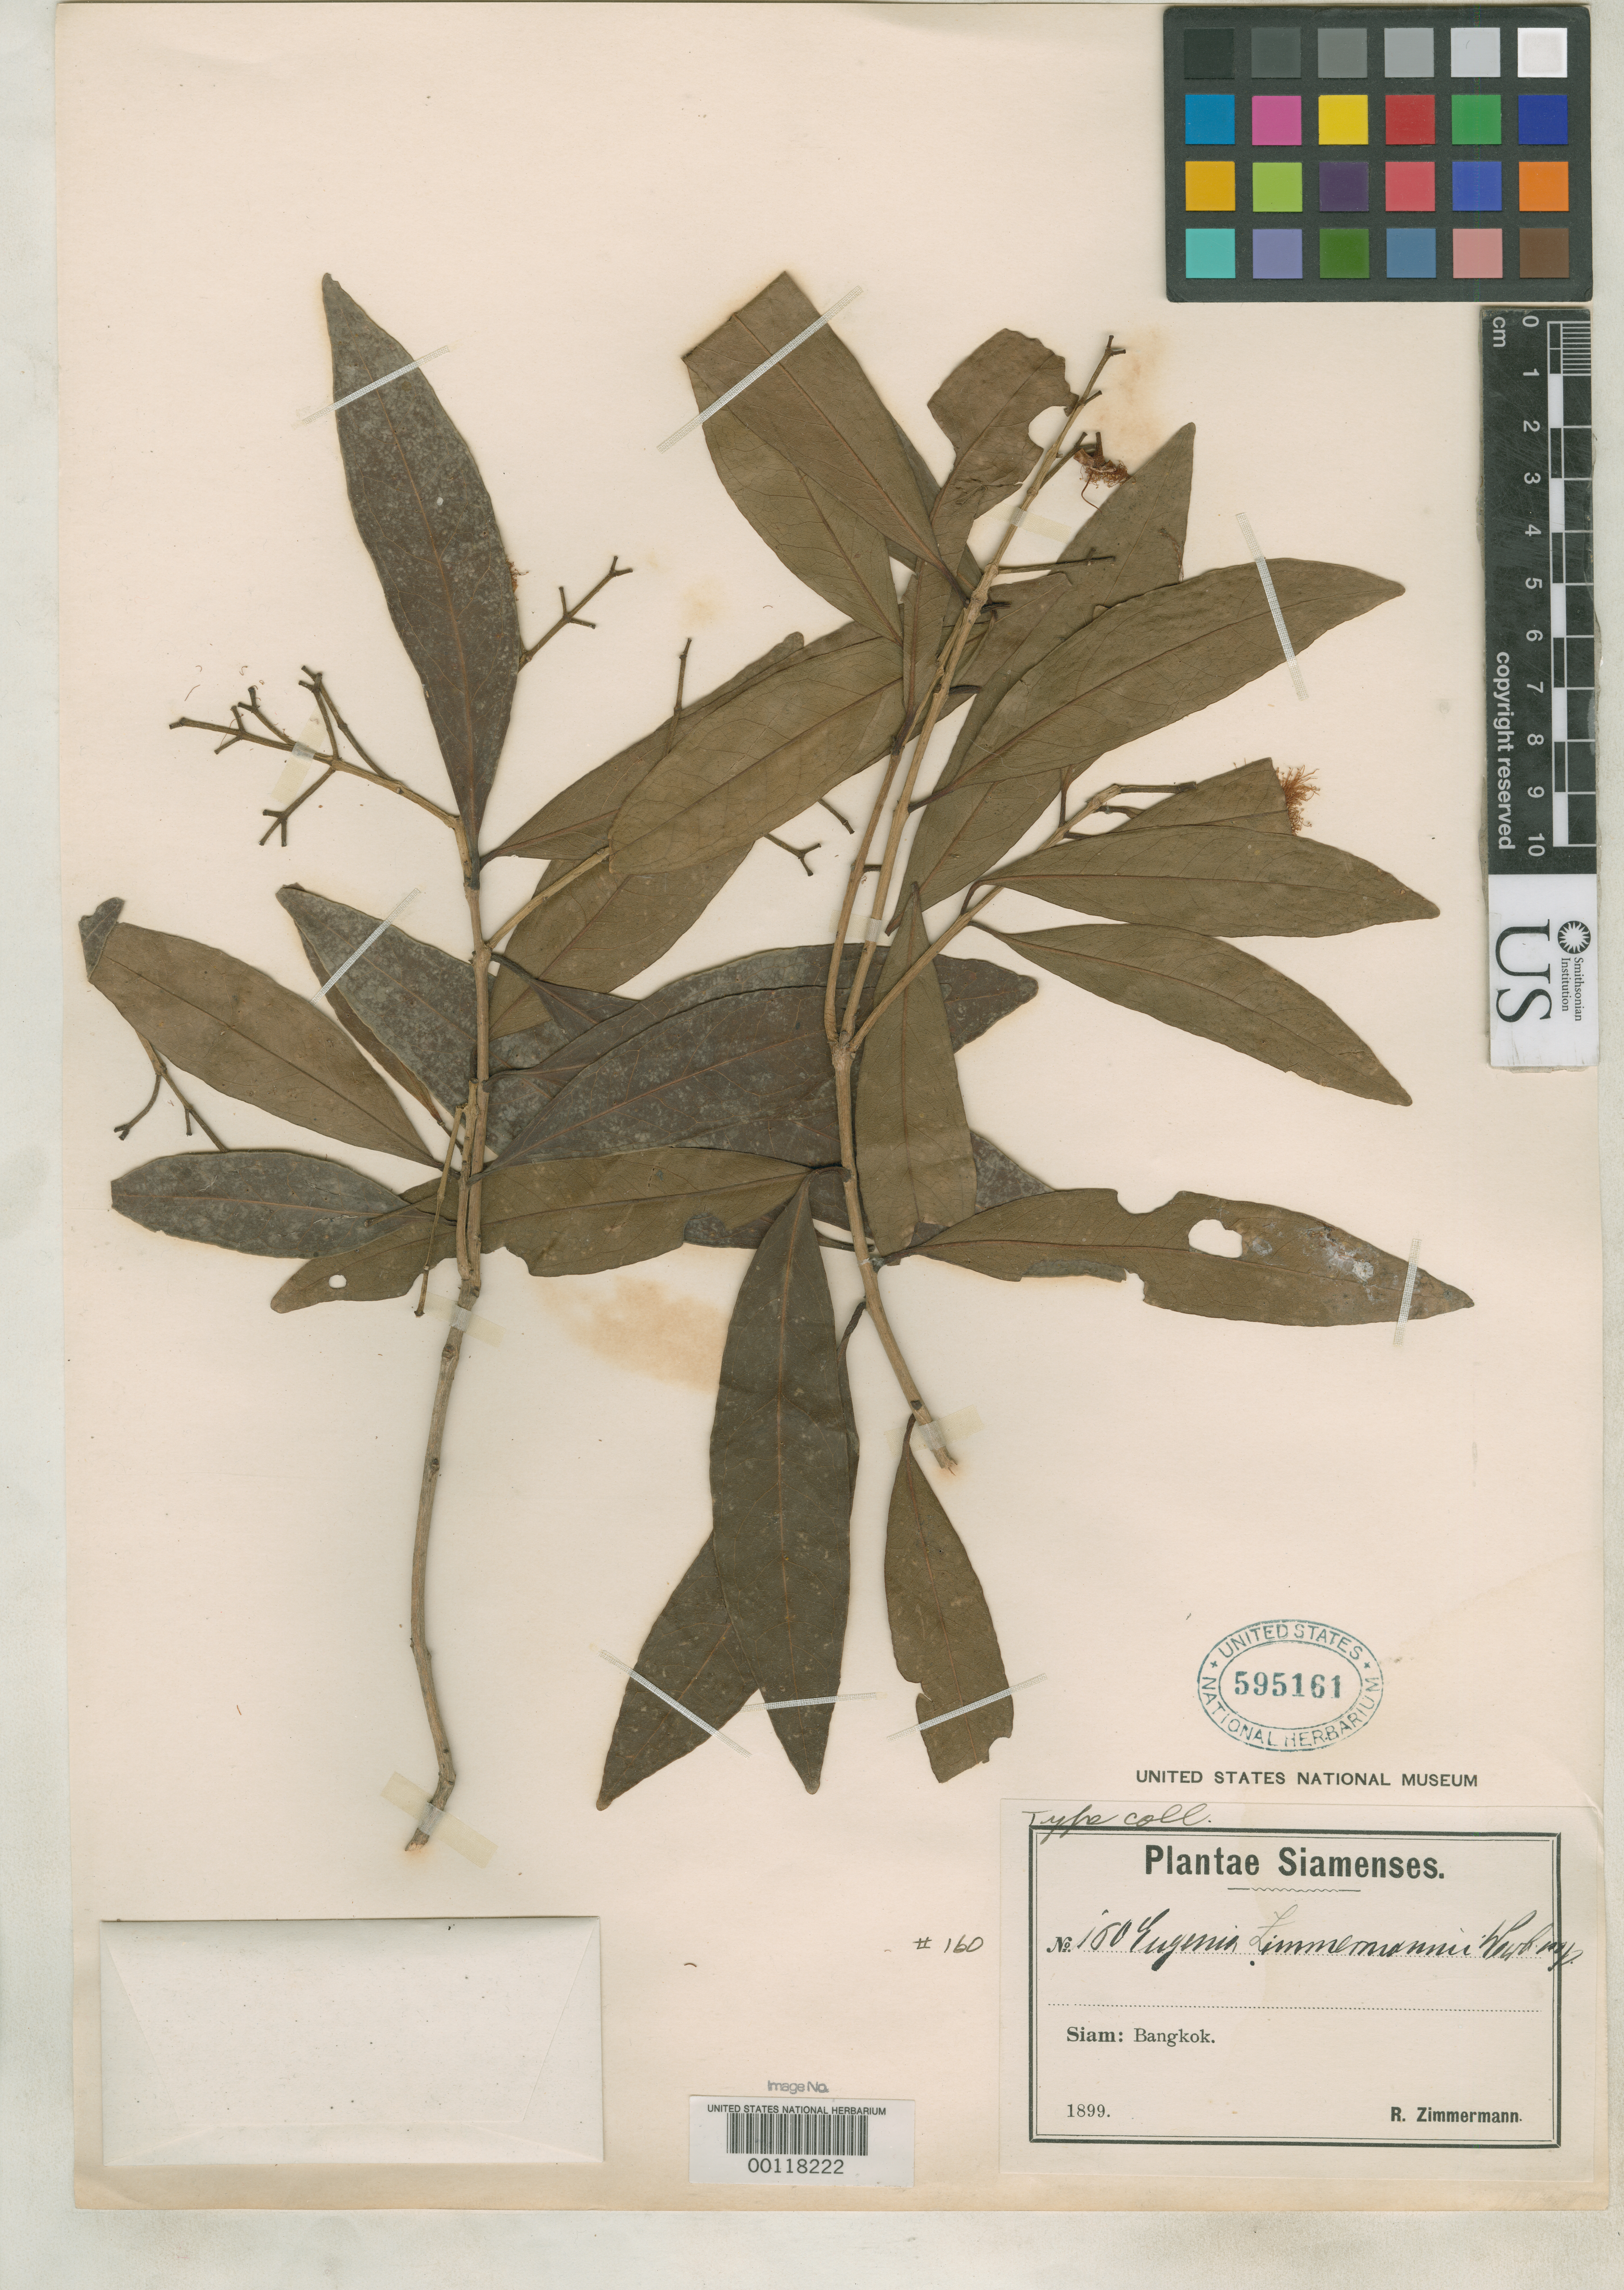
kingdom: Plantae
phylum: Tracheophyta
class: Magnoliopsida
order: Myrtales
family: Myrtaceae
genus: Eugenia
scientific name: Eugenia zimmermannii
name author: Warb. ex Craib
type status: Isotype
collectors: R. Zimmermann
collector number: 160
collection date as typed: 1899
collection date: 1899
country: Thailand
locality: Bangkok.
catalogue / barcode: US 595161